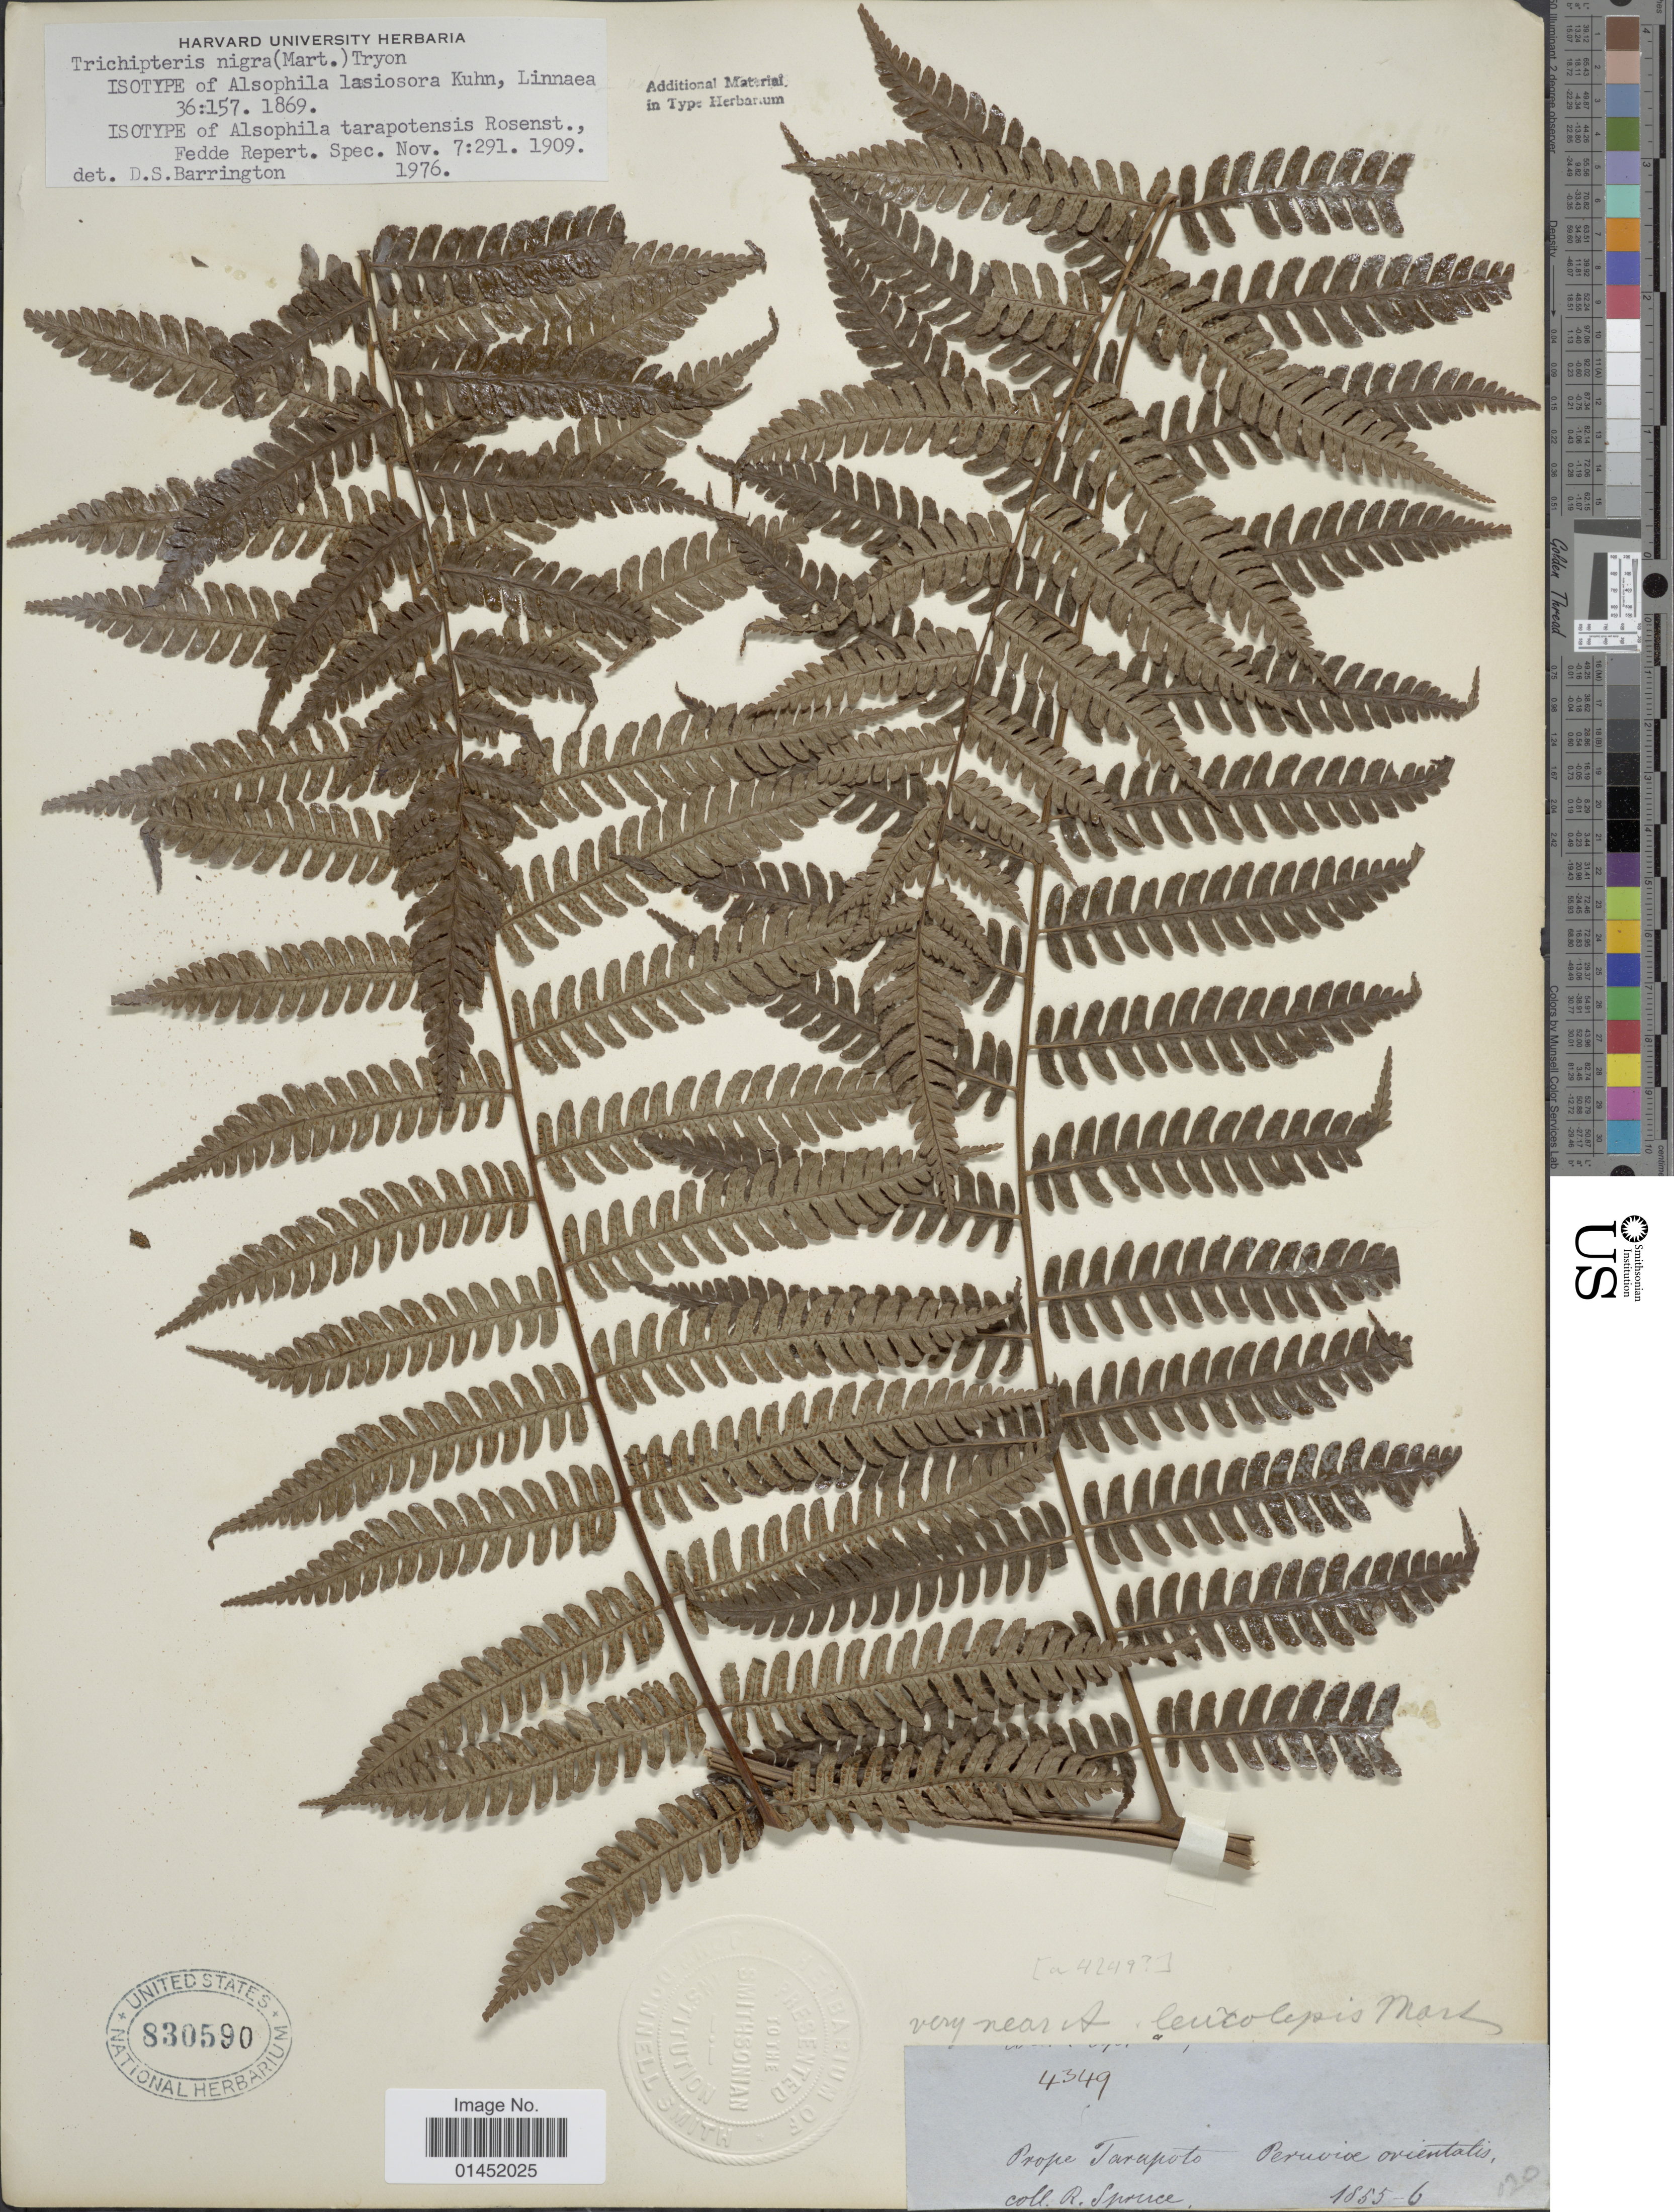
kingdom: Plantae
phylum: Tracheophyta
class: Polypodiopsida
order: Cyatheales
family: Cyatheaceae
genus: Cyathea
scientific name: Cyathea lasiosora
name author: (Mett. ex Kuhn) Domin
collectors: R. Spruce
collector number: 4349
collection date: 1855/1856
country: Peru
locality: Prope Tarapoto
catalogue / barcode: US 830590